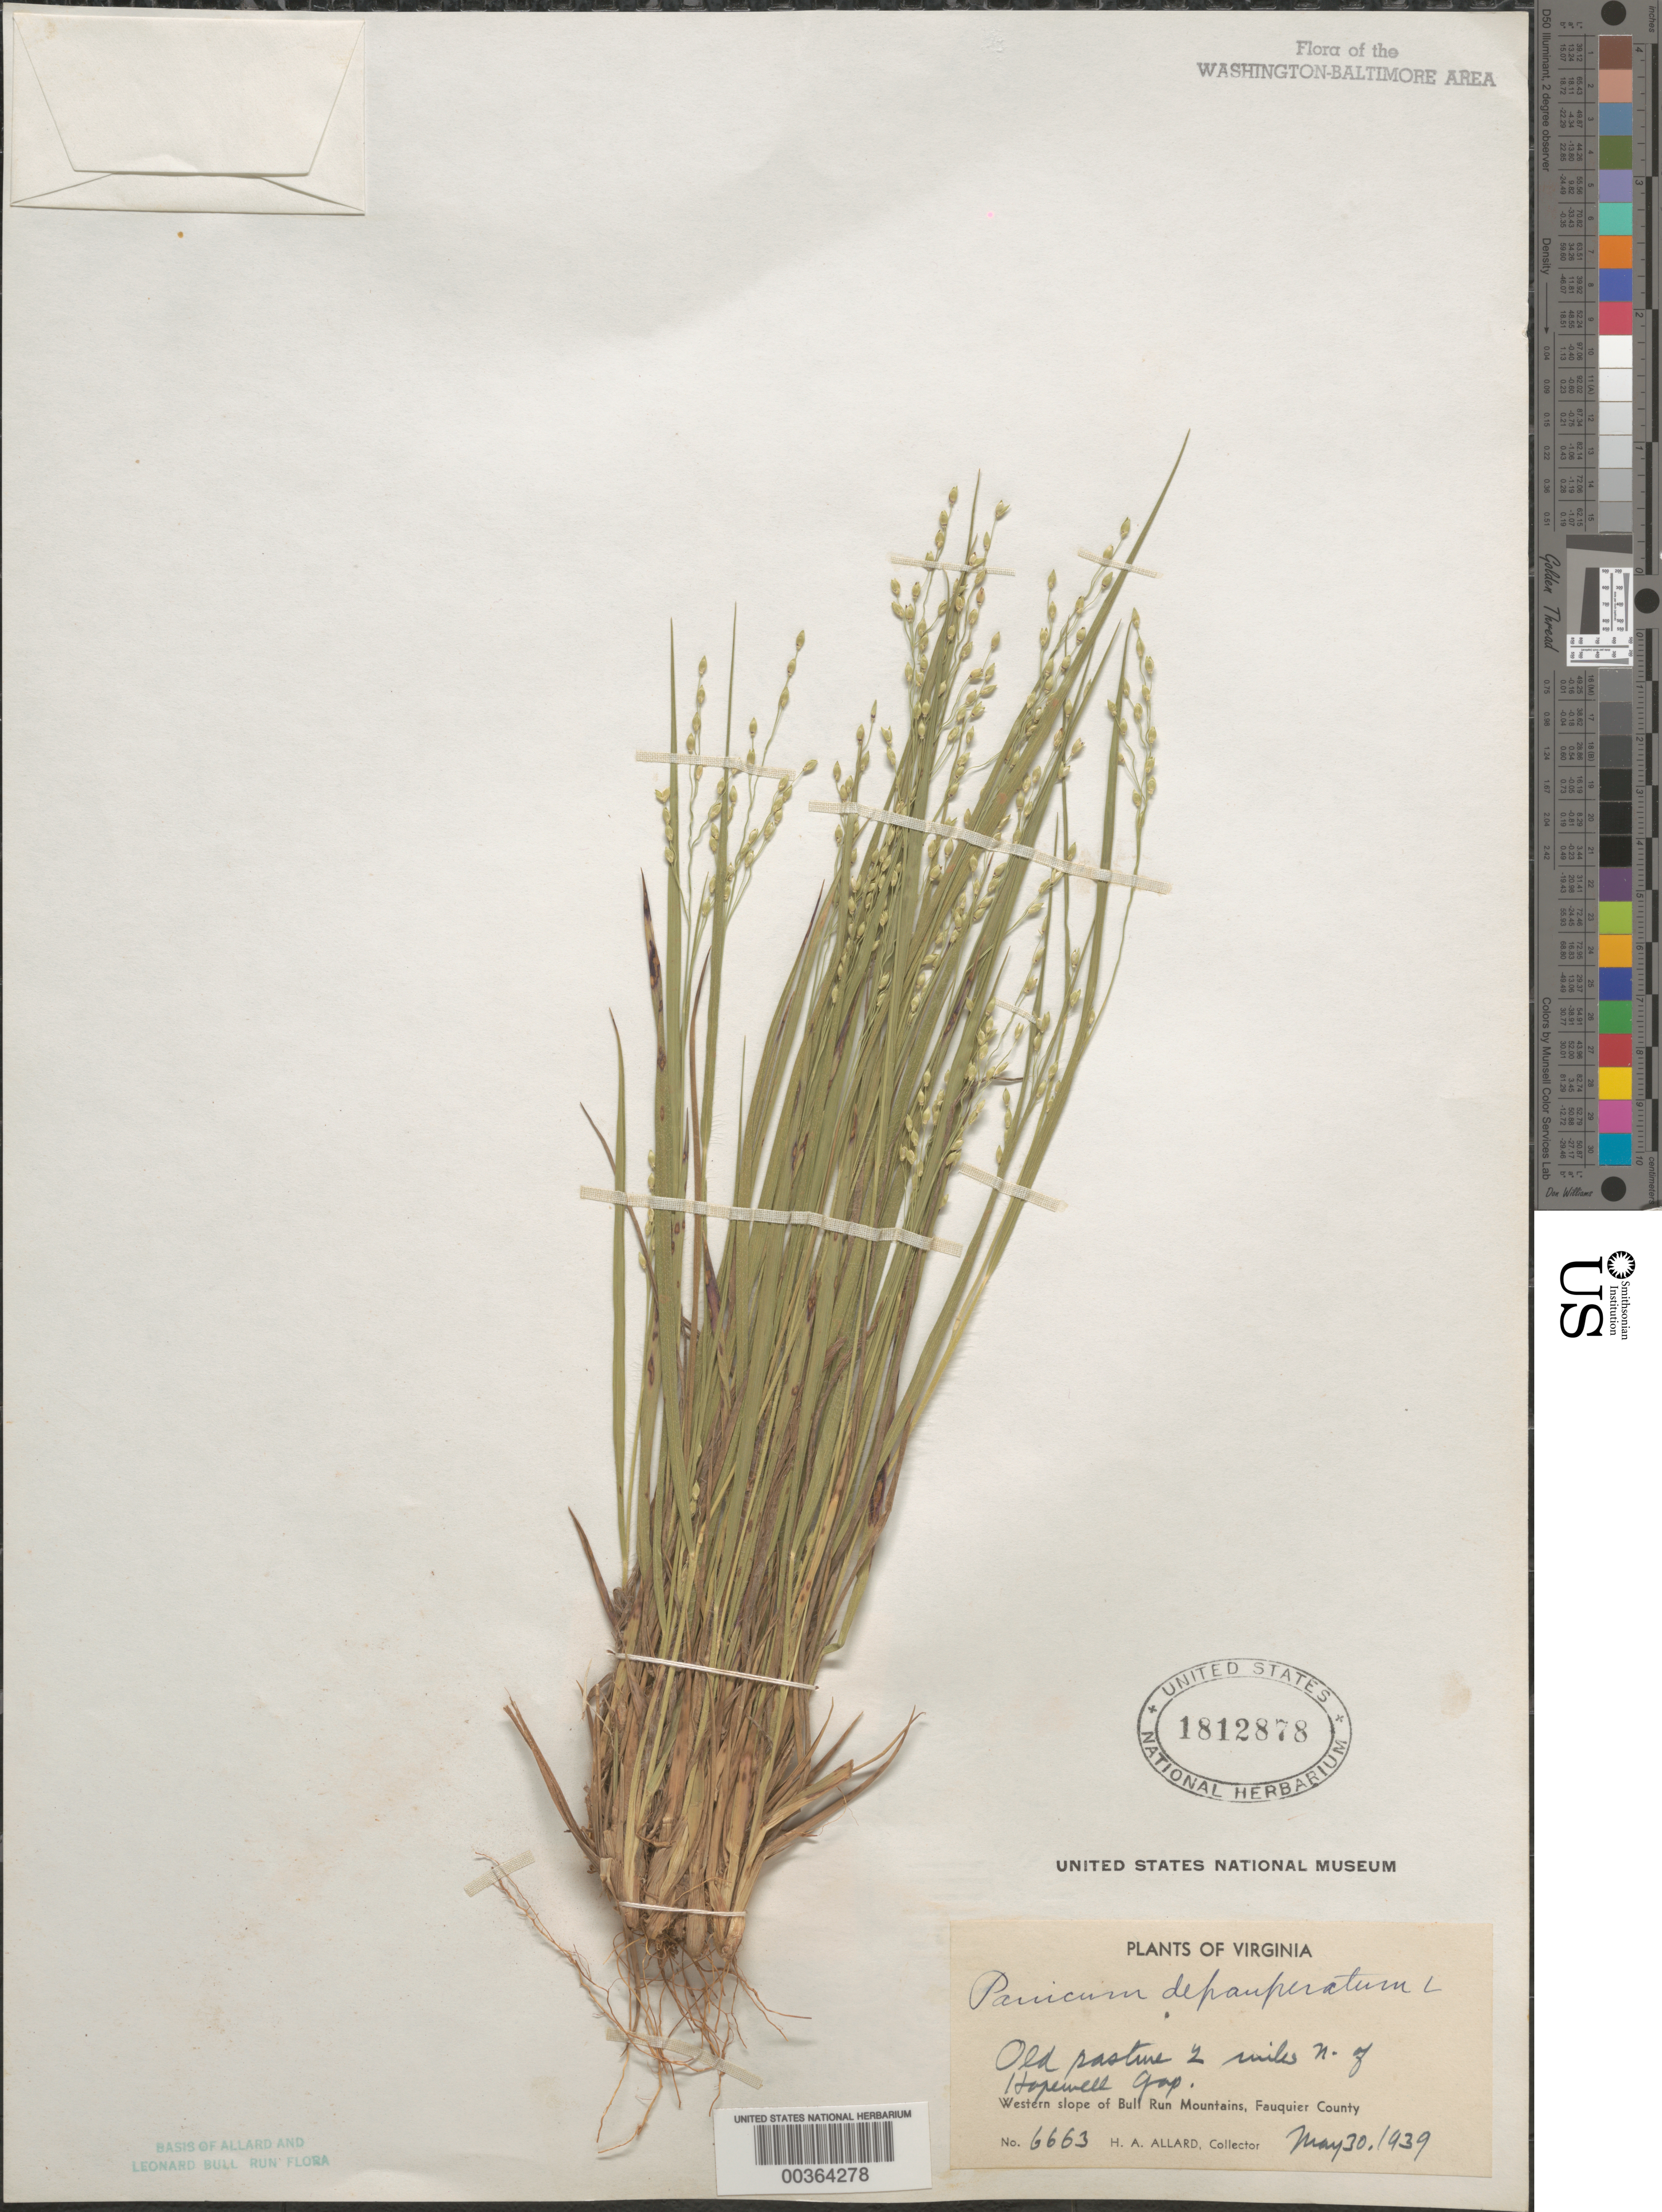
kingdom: Plantae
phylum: Tracheophyta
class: Liliopsida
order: Poales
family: Poaceae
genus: Dichanthelium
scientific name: Dichanthelium depauperatum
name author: (Muhl.) Gould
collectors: H. A. Allard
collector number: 6663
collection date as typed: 30 May 1939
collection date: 1939-05-30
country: United States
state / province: Virginia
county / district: Fauquier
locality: N of Hopewell Gap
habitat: Old pasture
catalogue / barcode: US 1812878